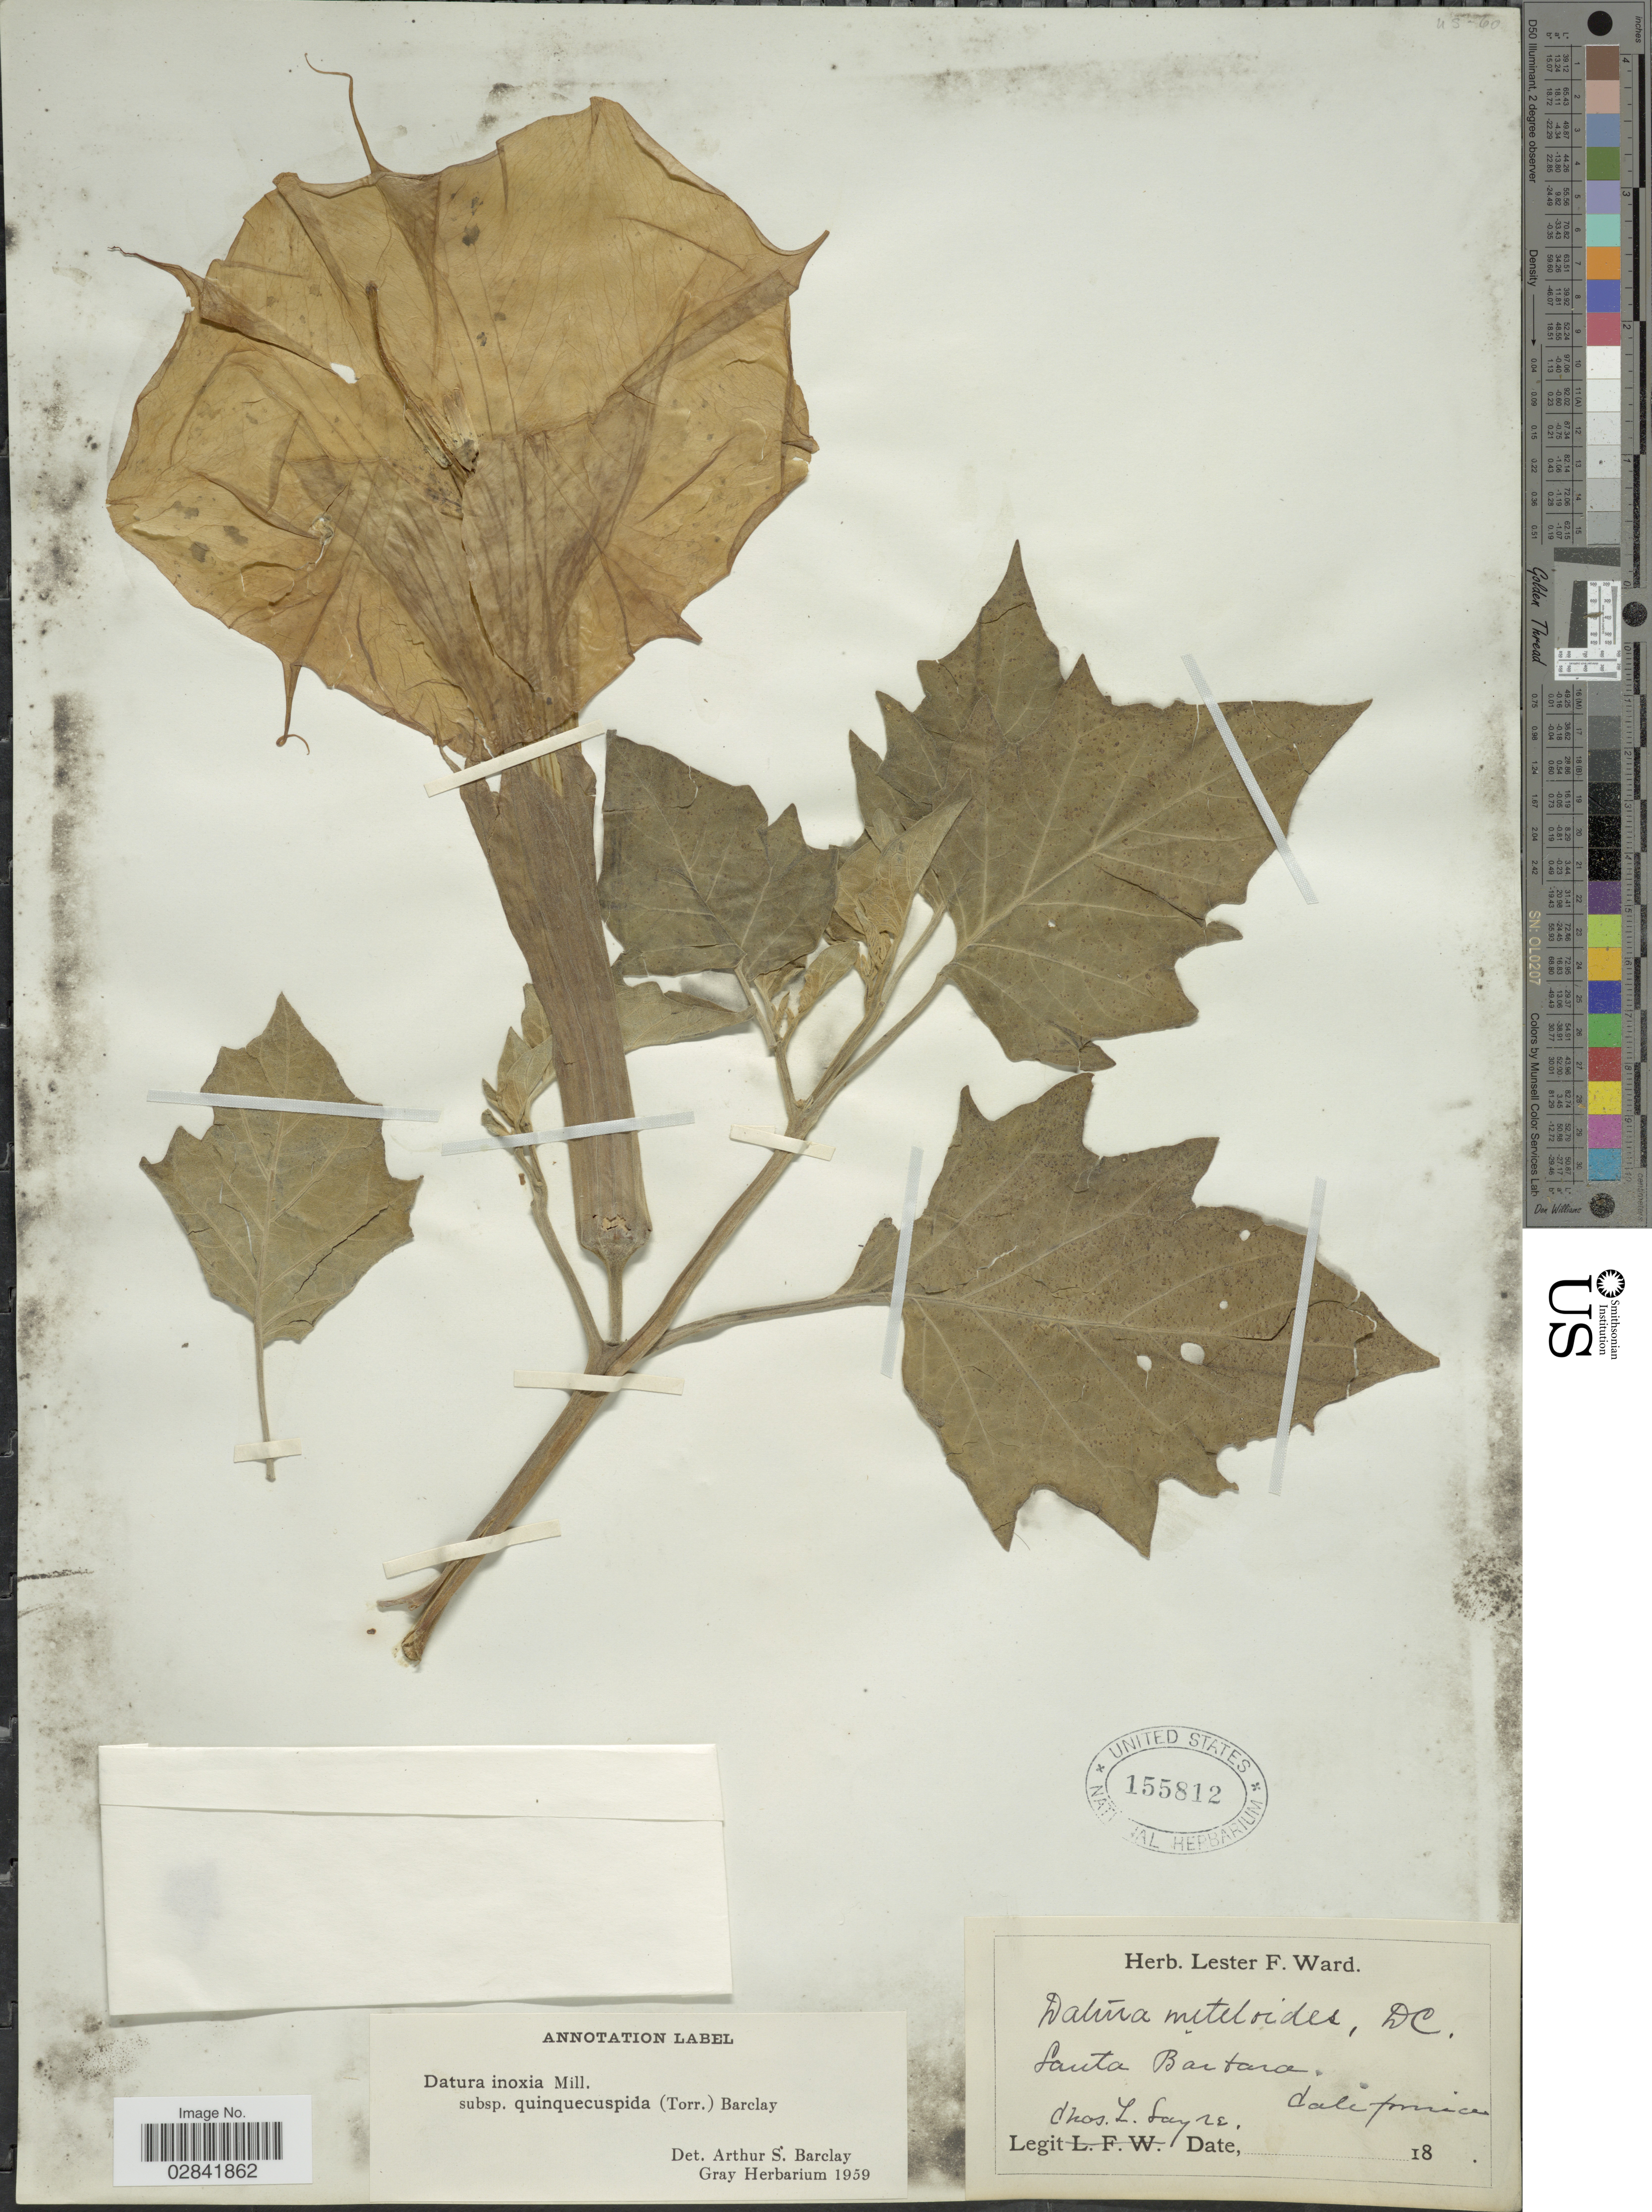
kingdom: Plantae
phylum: Tracheophyta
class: Magnoliopsida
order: Solanales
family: Solanaceae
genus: Datura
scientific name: Datura innoxia subsp. quinquecuspidata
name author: (Torr.) A.S. Barclay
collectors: C. Sayre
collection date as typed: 18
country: United States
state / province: California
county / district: Santa Barbara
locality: Santa Barbara.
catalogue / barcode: US 155812